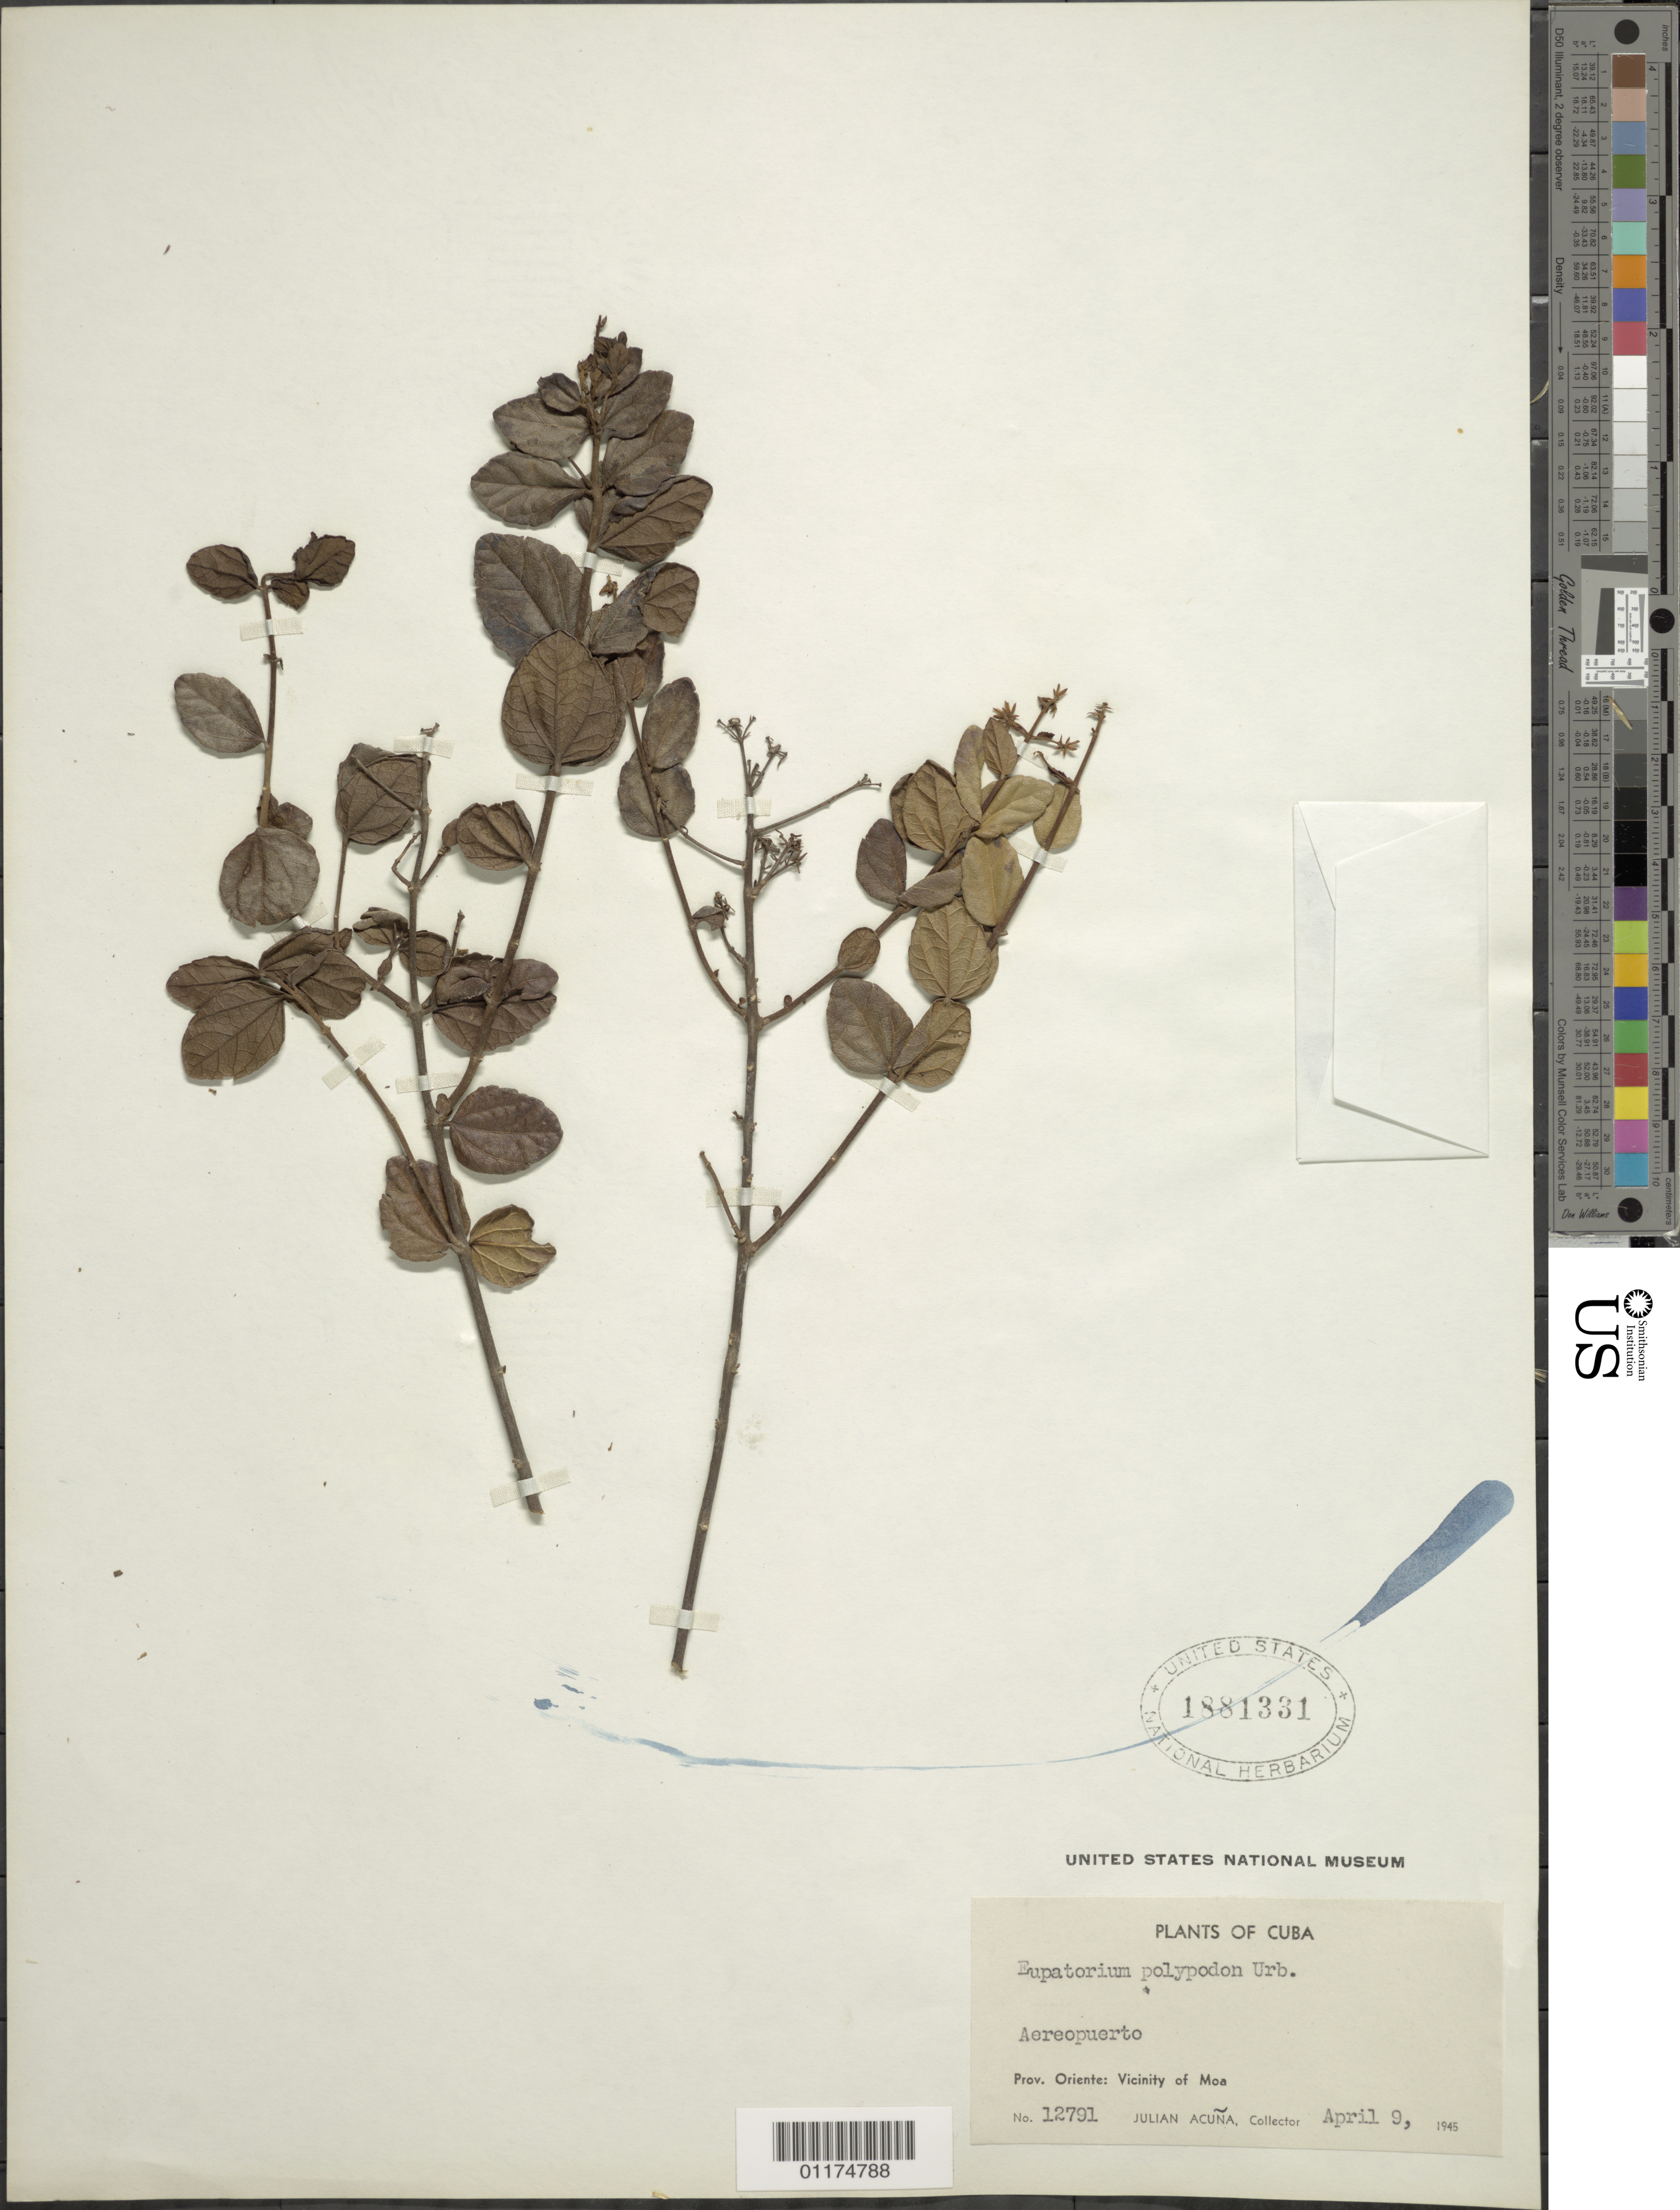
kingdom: Plantae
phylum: Tracheophyta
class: Magnoliopsida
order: Asterales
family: Asteraceae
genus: Koanophyllon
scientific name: Koanophyllon polypodon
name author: Urb.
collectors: J. Acuña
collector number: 12791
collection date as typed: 09 Apr 1945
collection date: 1945-04-09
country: Cuba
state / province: Oriente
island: Cuba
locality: Vicinity of Moa: Aereopuerto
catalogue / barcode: US 1881331